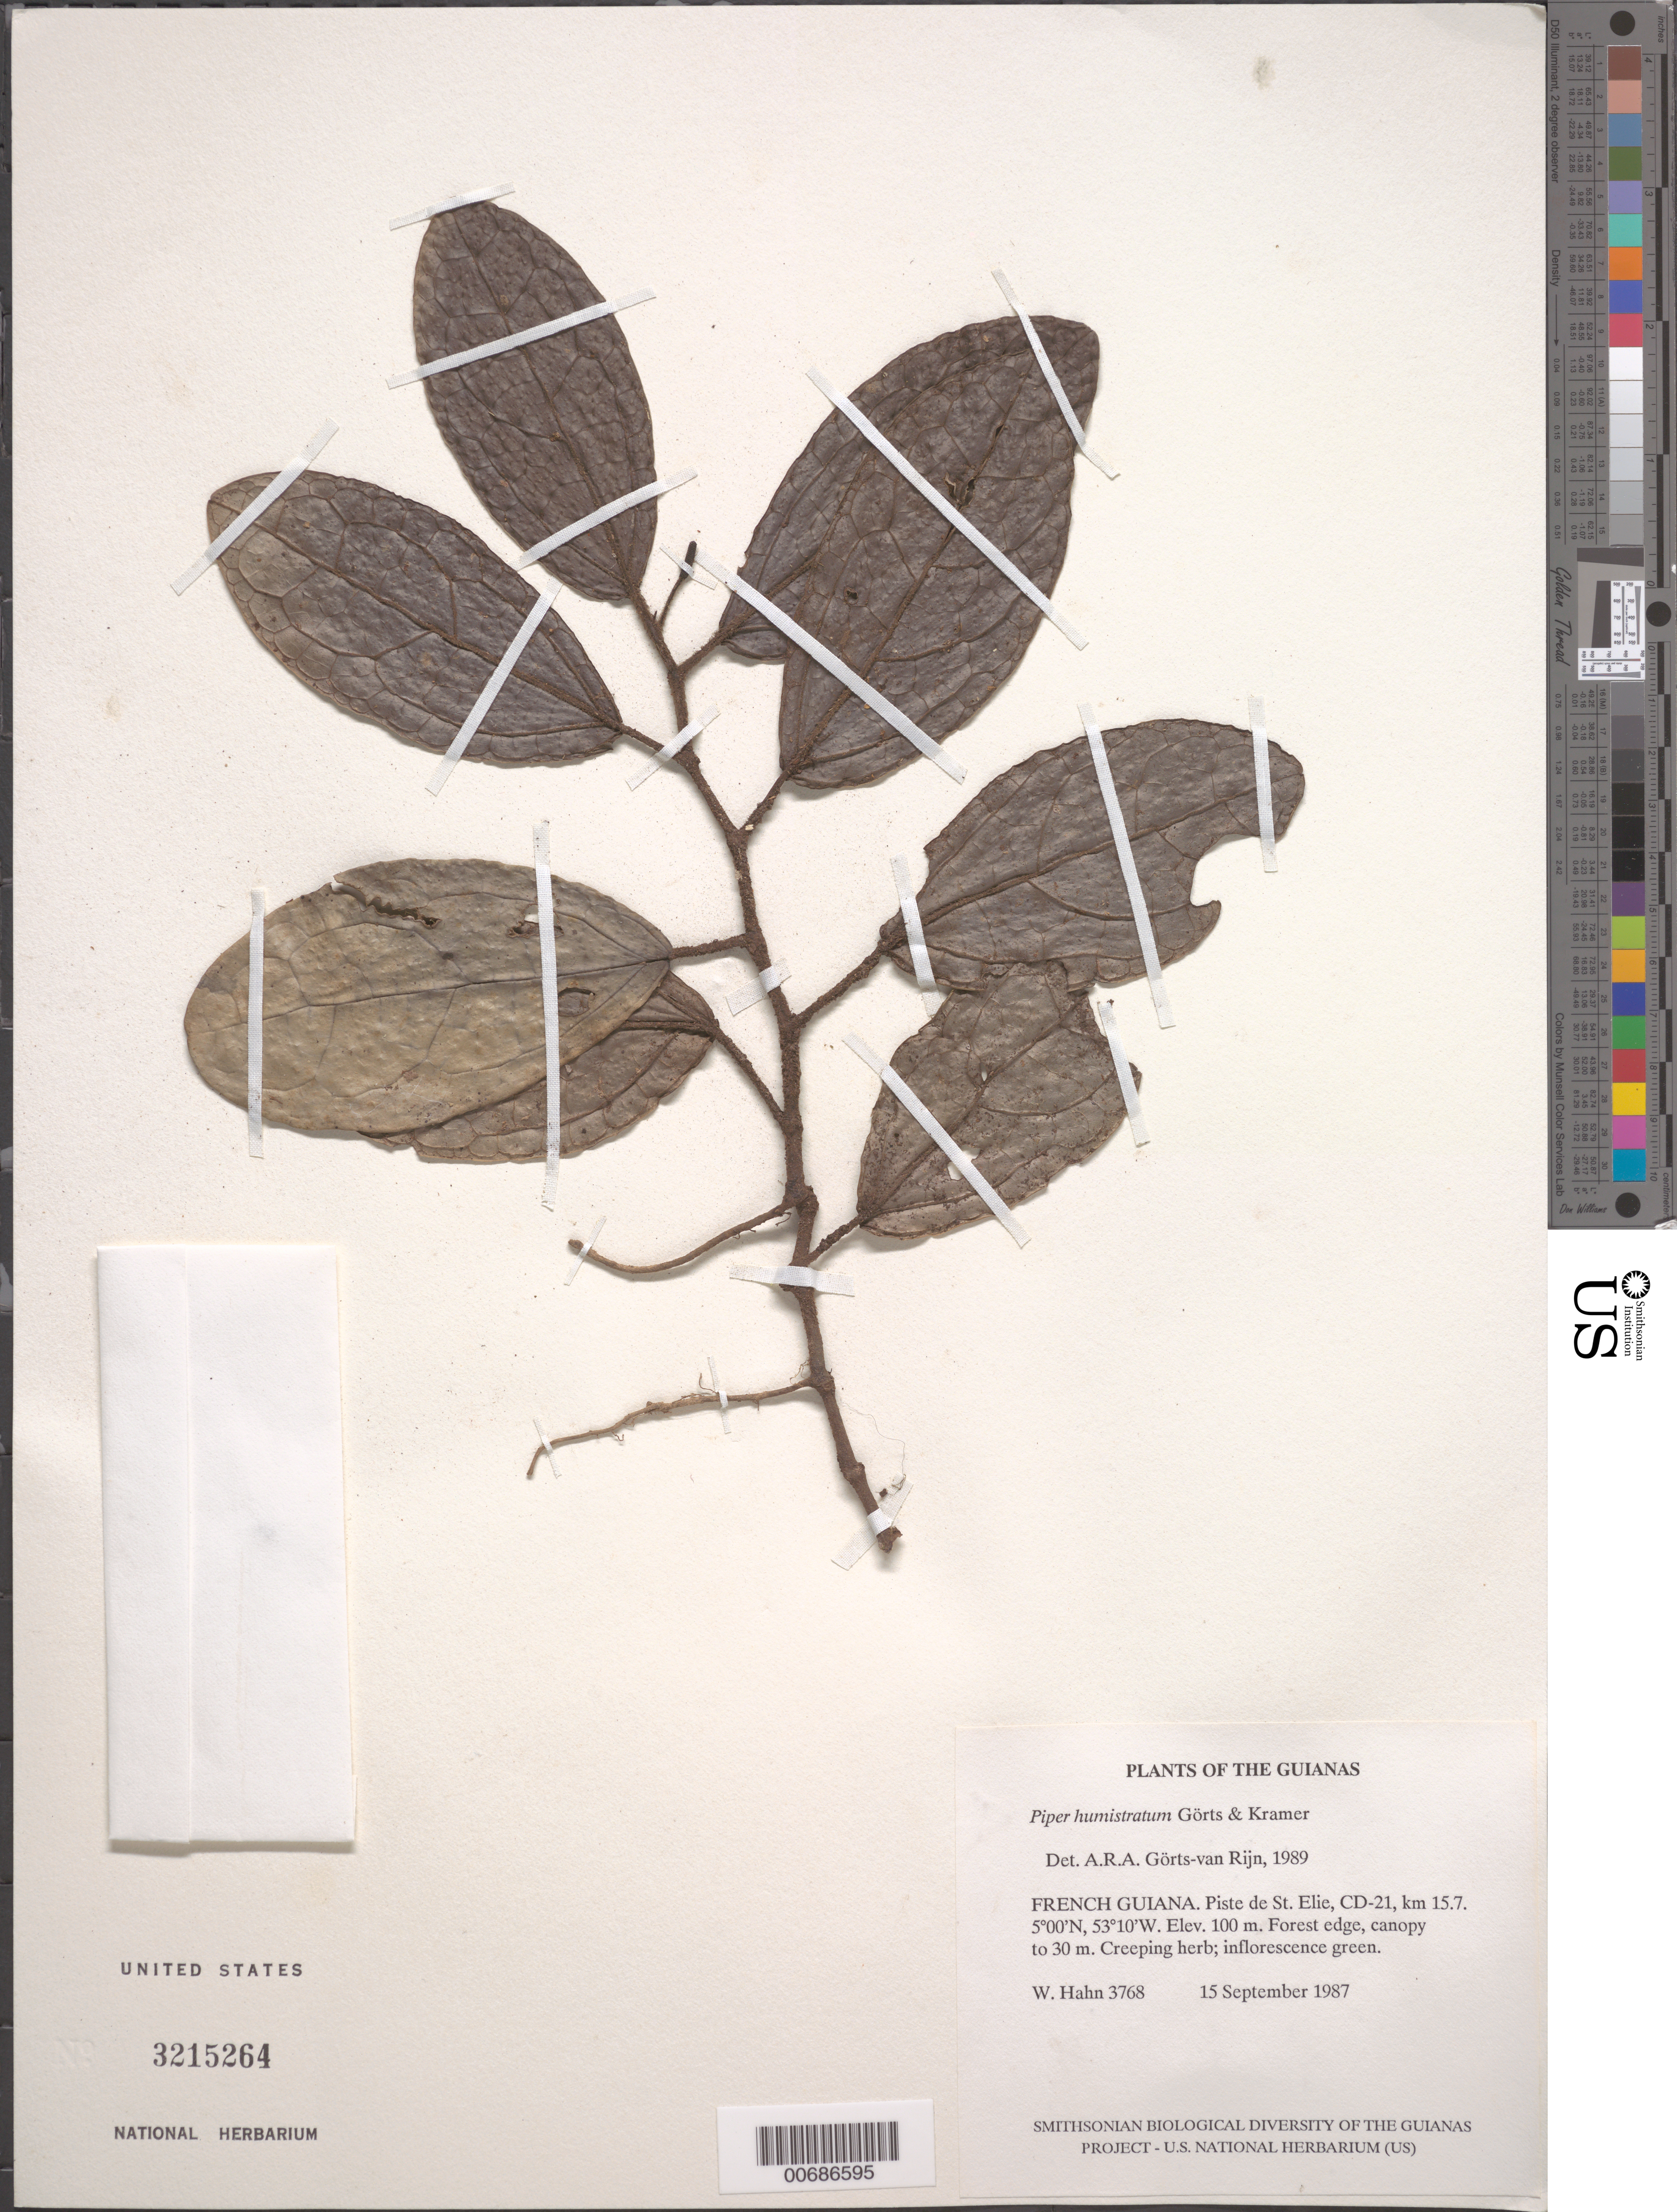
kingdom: Plantae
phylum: Tracheophyta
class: Magnoliopsida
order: Piperales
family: Piperaceae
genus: Piper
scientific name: Piper humistratum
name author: Görts & K.U. Kramer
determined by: Görts-van Rijn, A. R. A.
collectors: W. Hahn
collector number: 3768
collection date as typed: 15 September 1987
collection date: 1987-09-15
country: French Guiana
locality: Piste de St. Elie, CD-21, km 15.7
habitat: Forest edge, canopy to 30 m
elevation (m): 100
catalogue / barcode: US 3215264